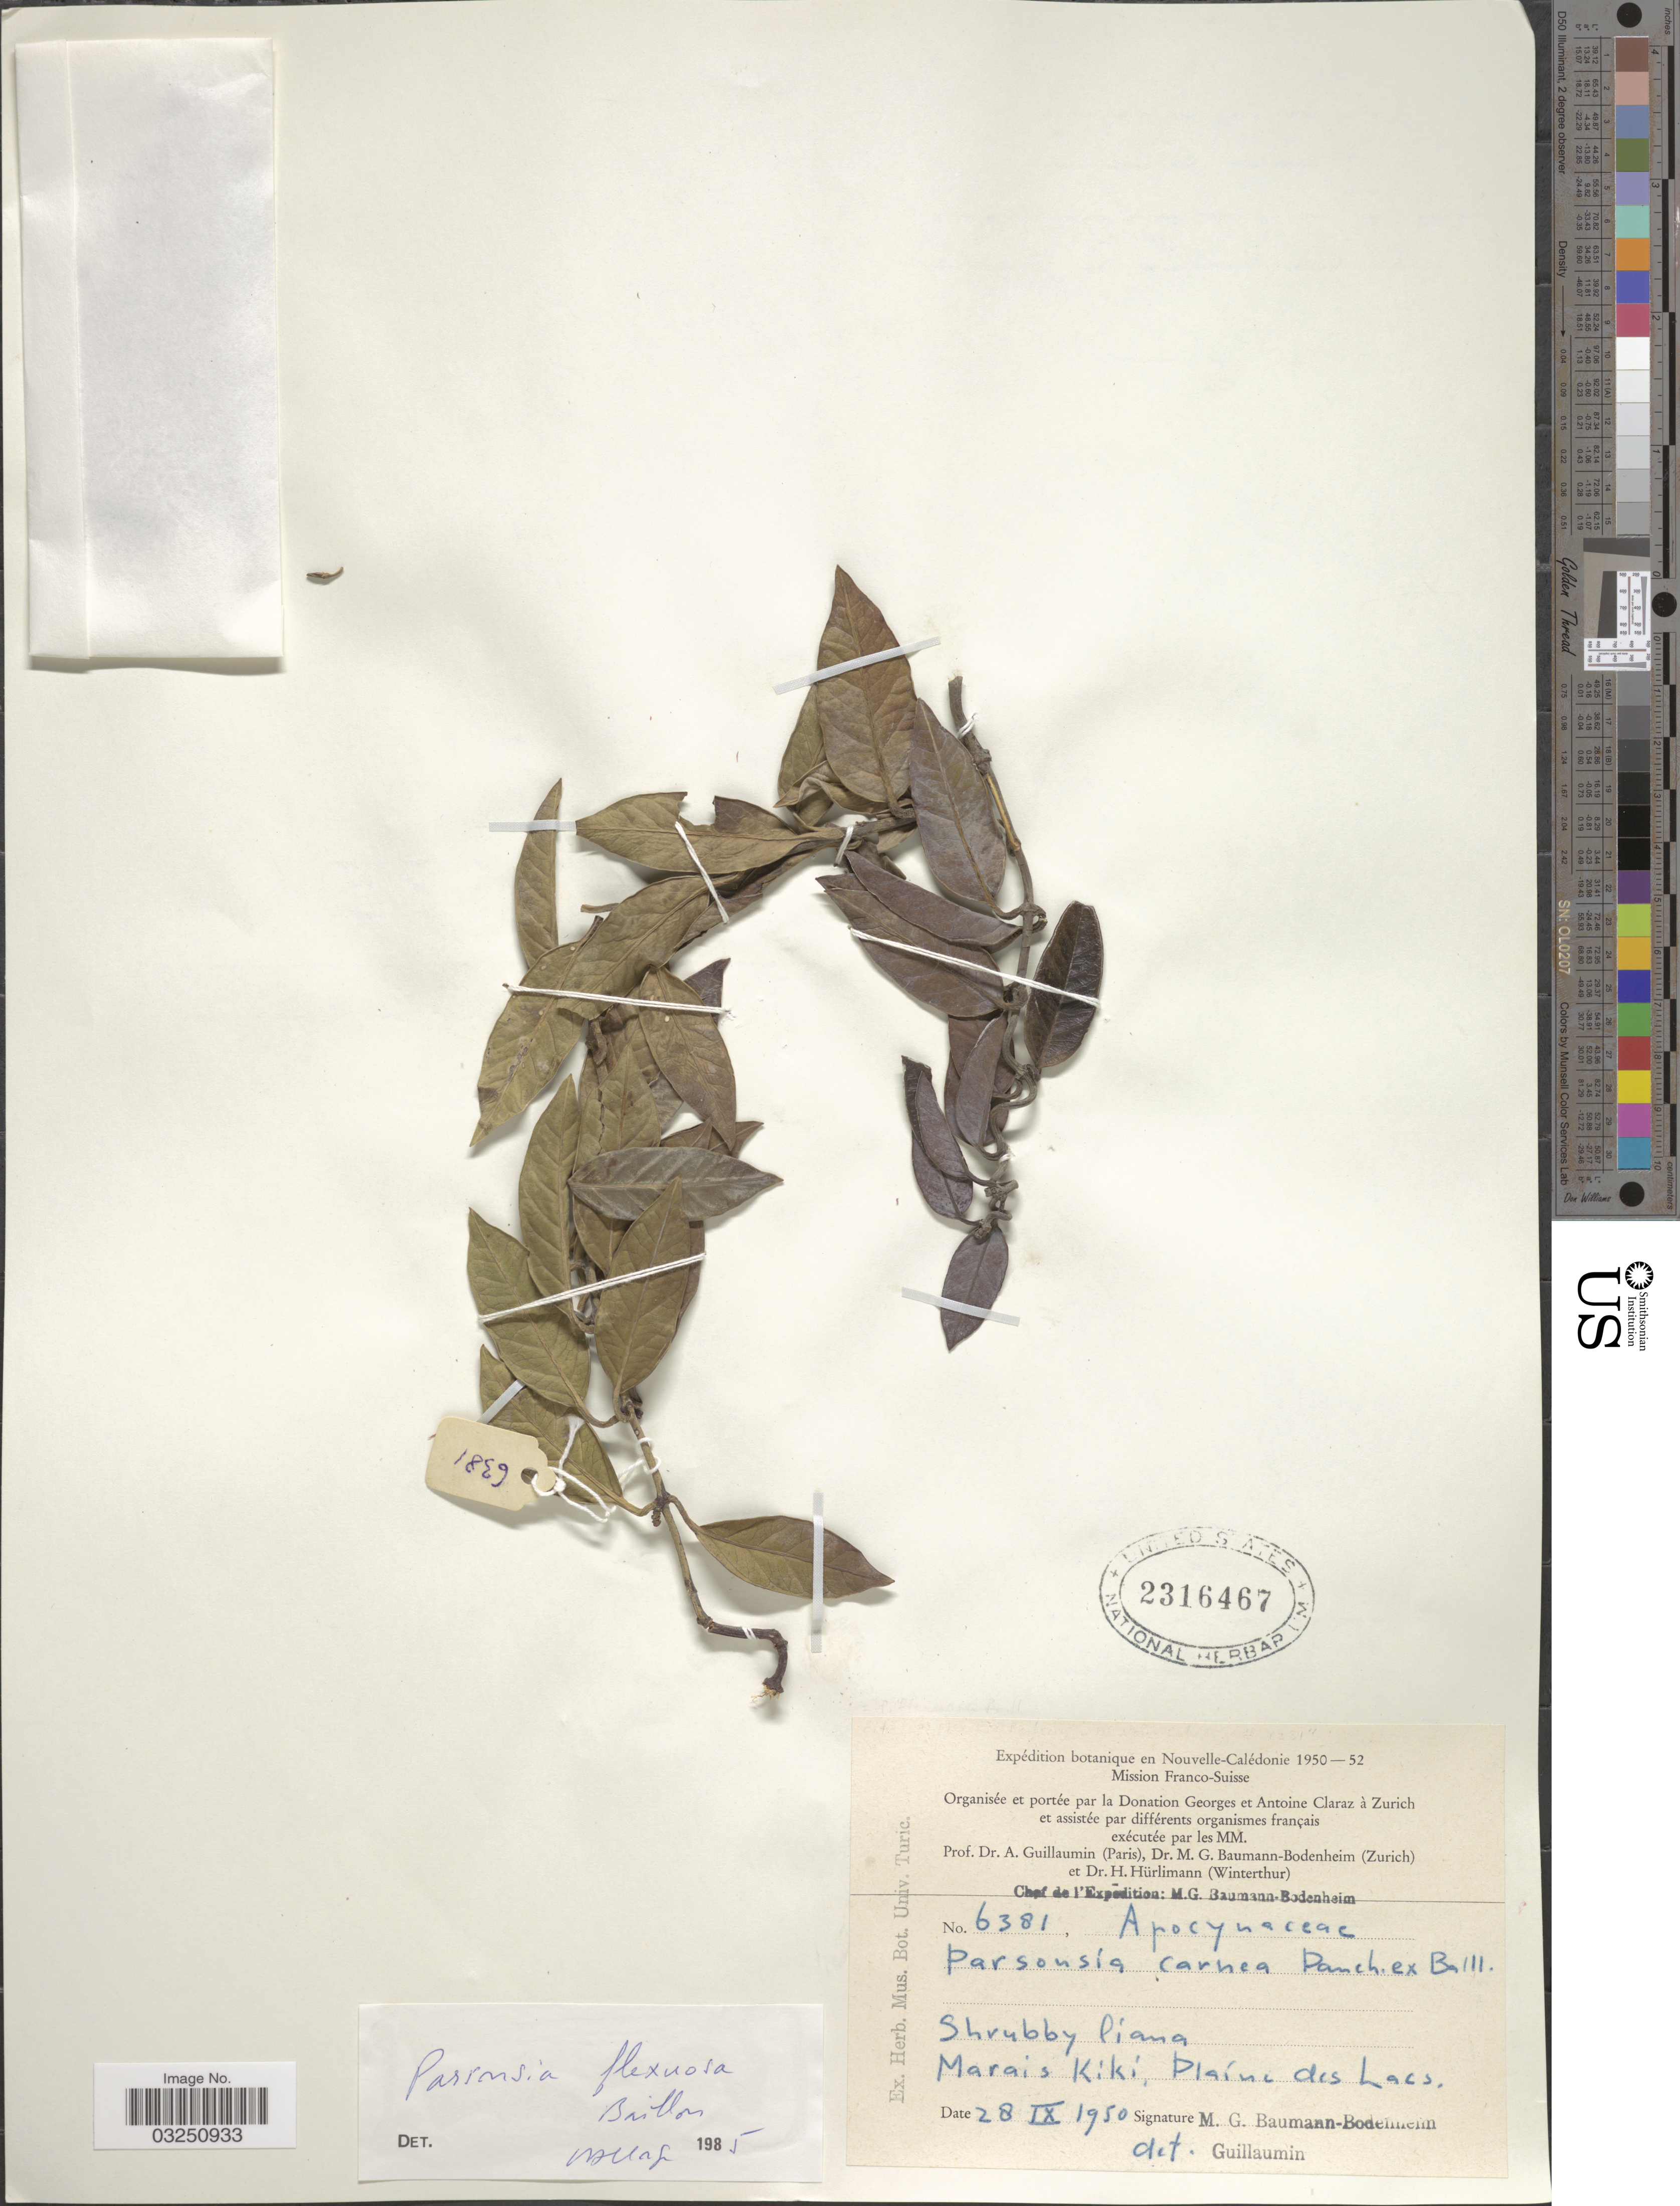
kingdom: Plantae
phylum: Tracheophyta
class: Magnoliopsida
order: Myrtales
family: Lythraceae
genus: Parsonsia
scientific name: Parsonsia flexuosa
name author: Baill.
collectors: M. G. Baumann-Bodenheim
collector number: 6381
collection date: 1950-09-28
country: New Caledonia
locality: Nouvelle-Calédonie. Marais Kiki, Plaine des Lacs.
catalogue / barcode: US 2316467